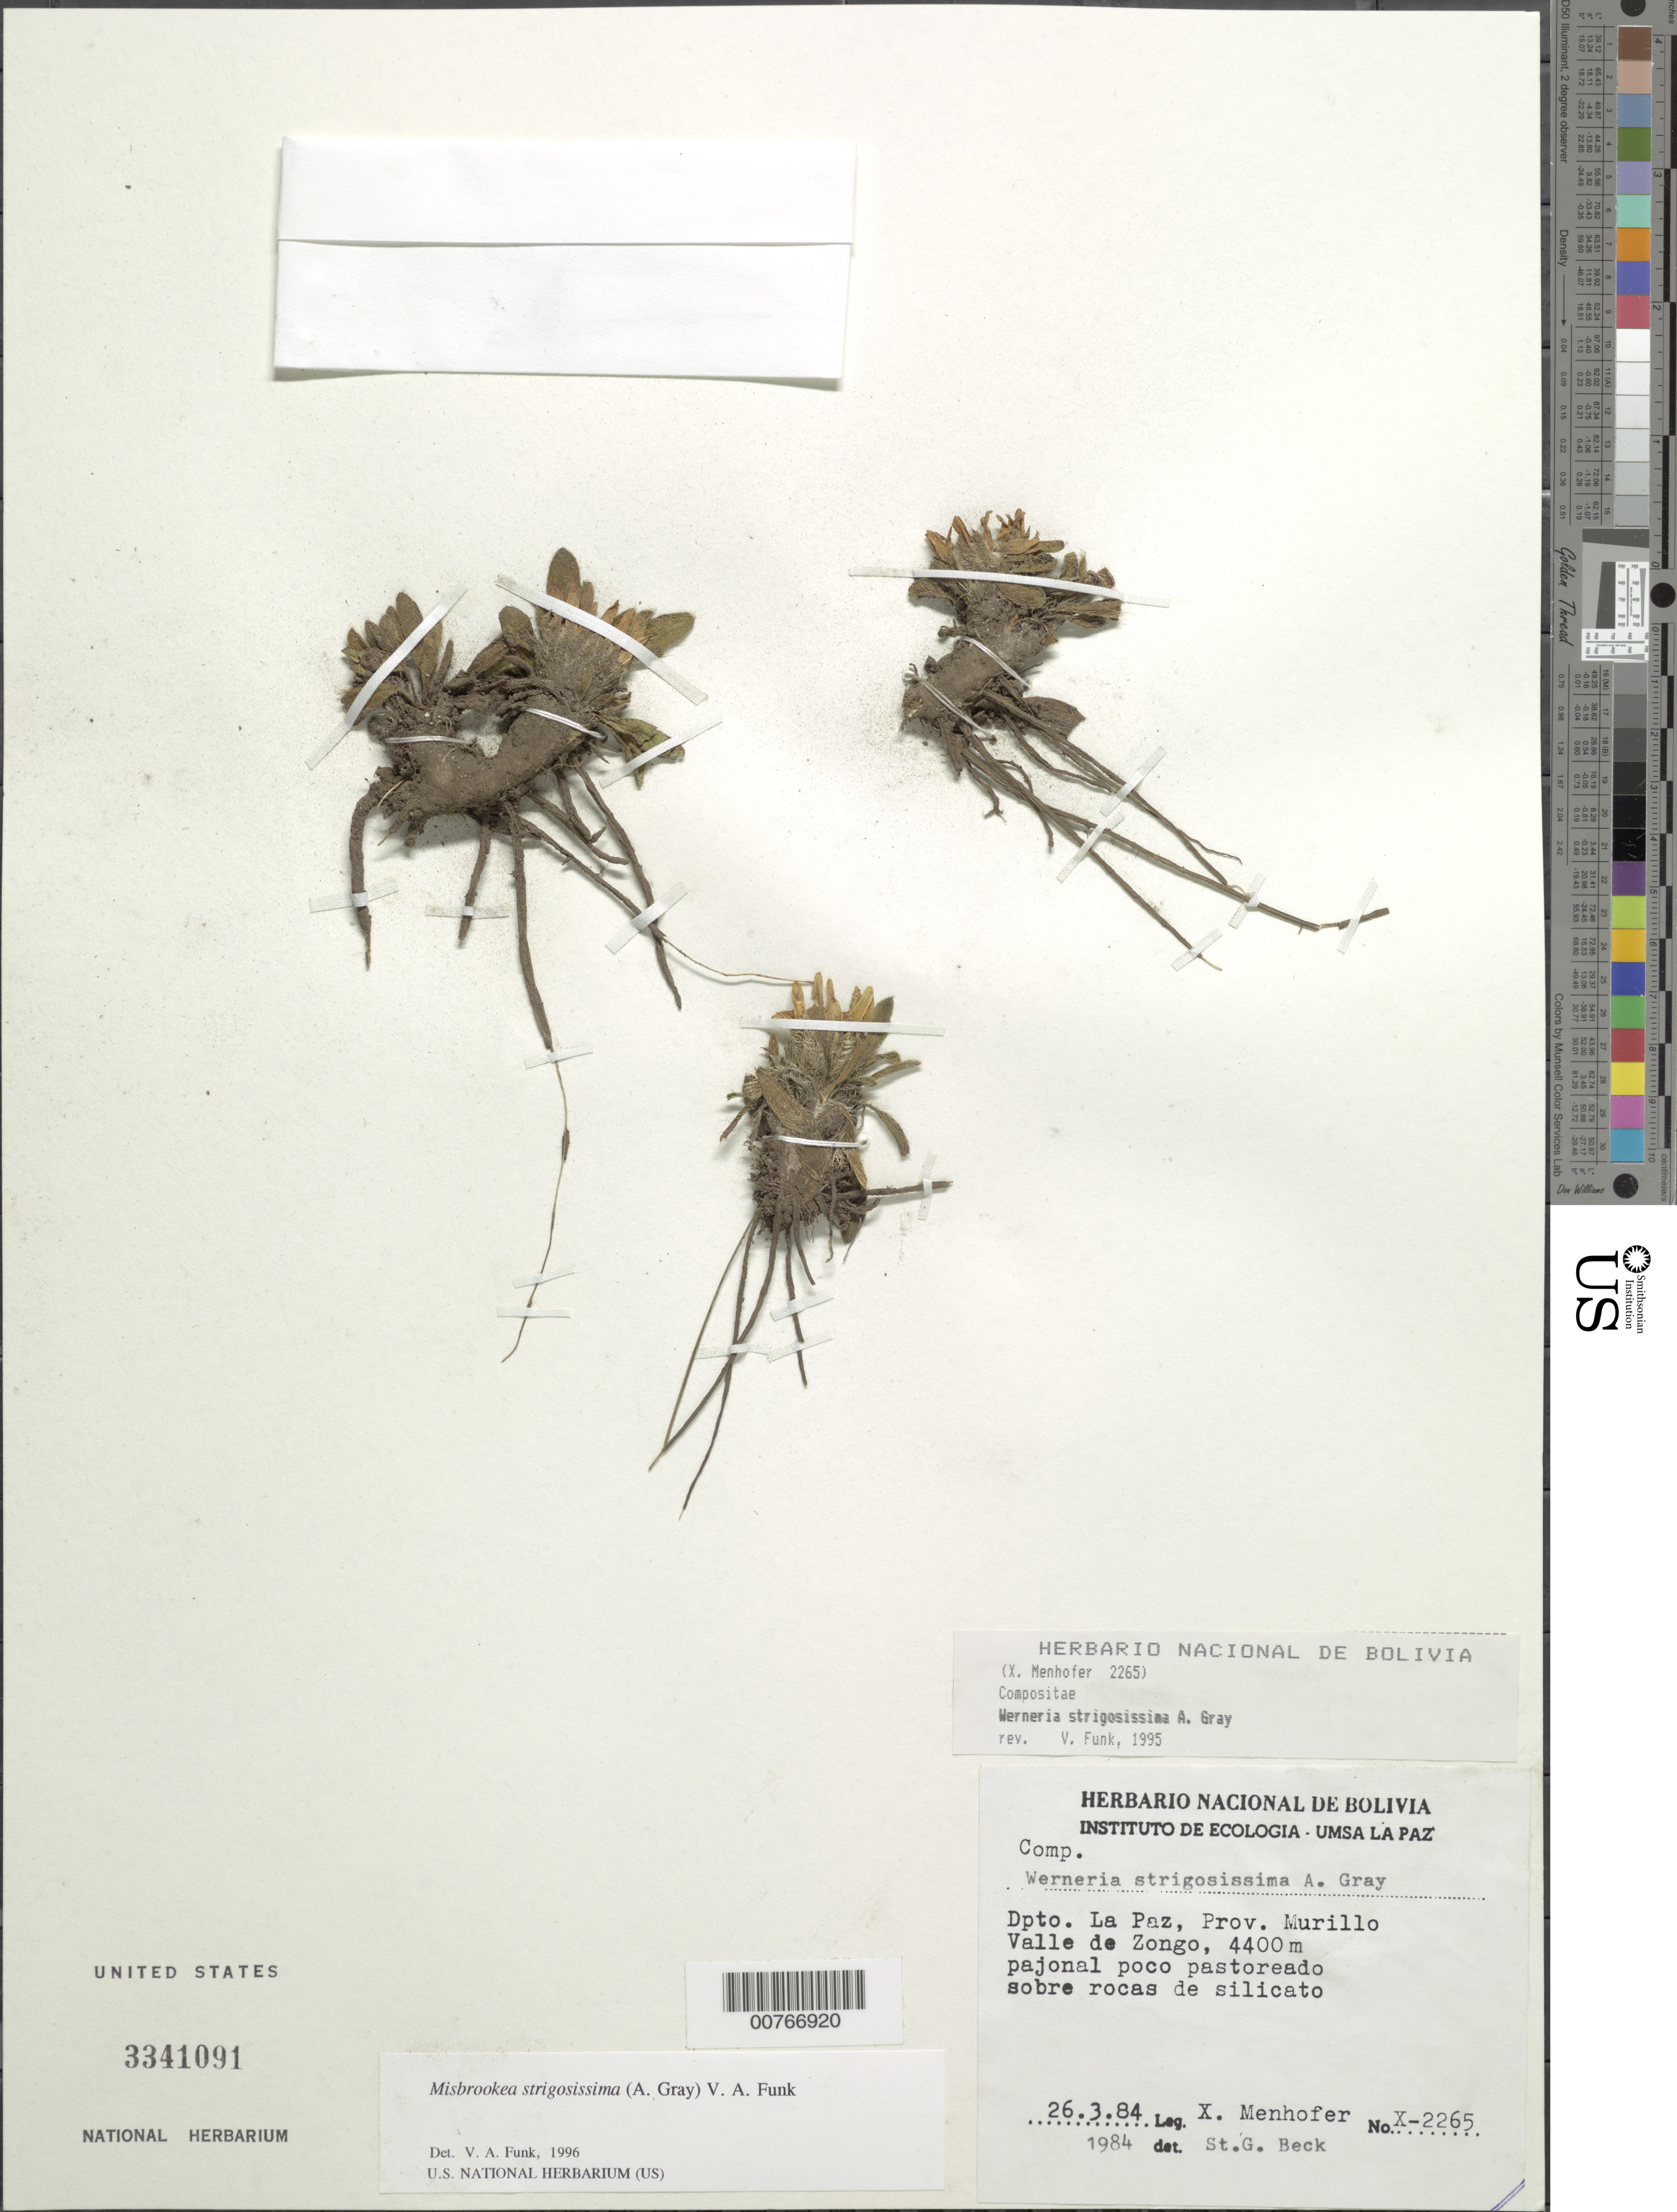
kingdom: Plantae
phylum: Tracheophyta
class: Magnoliopsida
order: Asterales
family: Asteraceae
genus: Misbrookea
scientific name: Misbrookea strigosissima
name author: (A. Gray) V.A. Funk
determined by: Funk, Vicki A., (BOT), Smithsonian Institution - National Museum of Natural History (UNITED STATES)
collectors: X. Menhofer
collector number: X2265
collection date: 1984-03-26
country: Bolivia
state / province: La Paz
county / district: Murillo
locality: Valle de Zongo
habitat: Pajonal poco pastoreado sobre rocas de silicato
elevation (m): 4400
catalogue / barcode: US 3341091